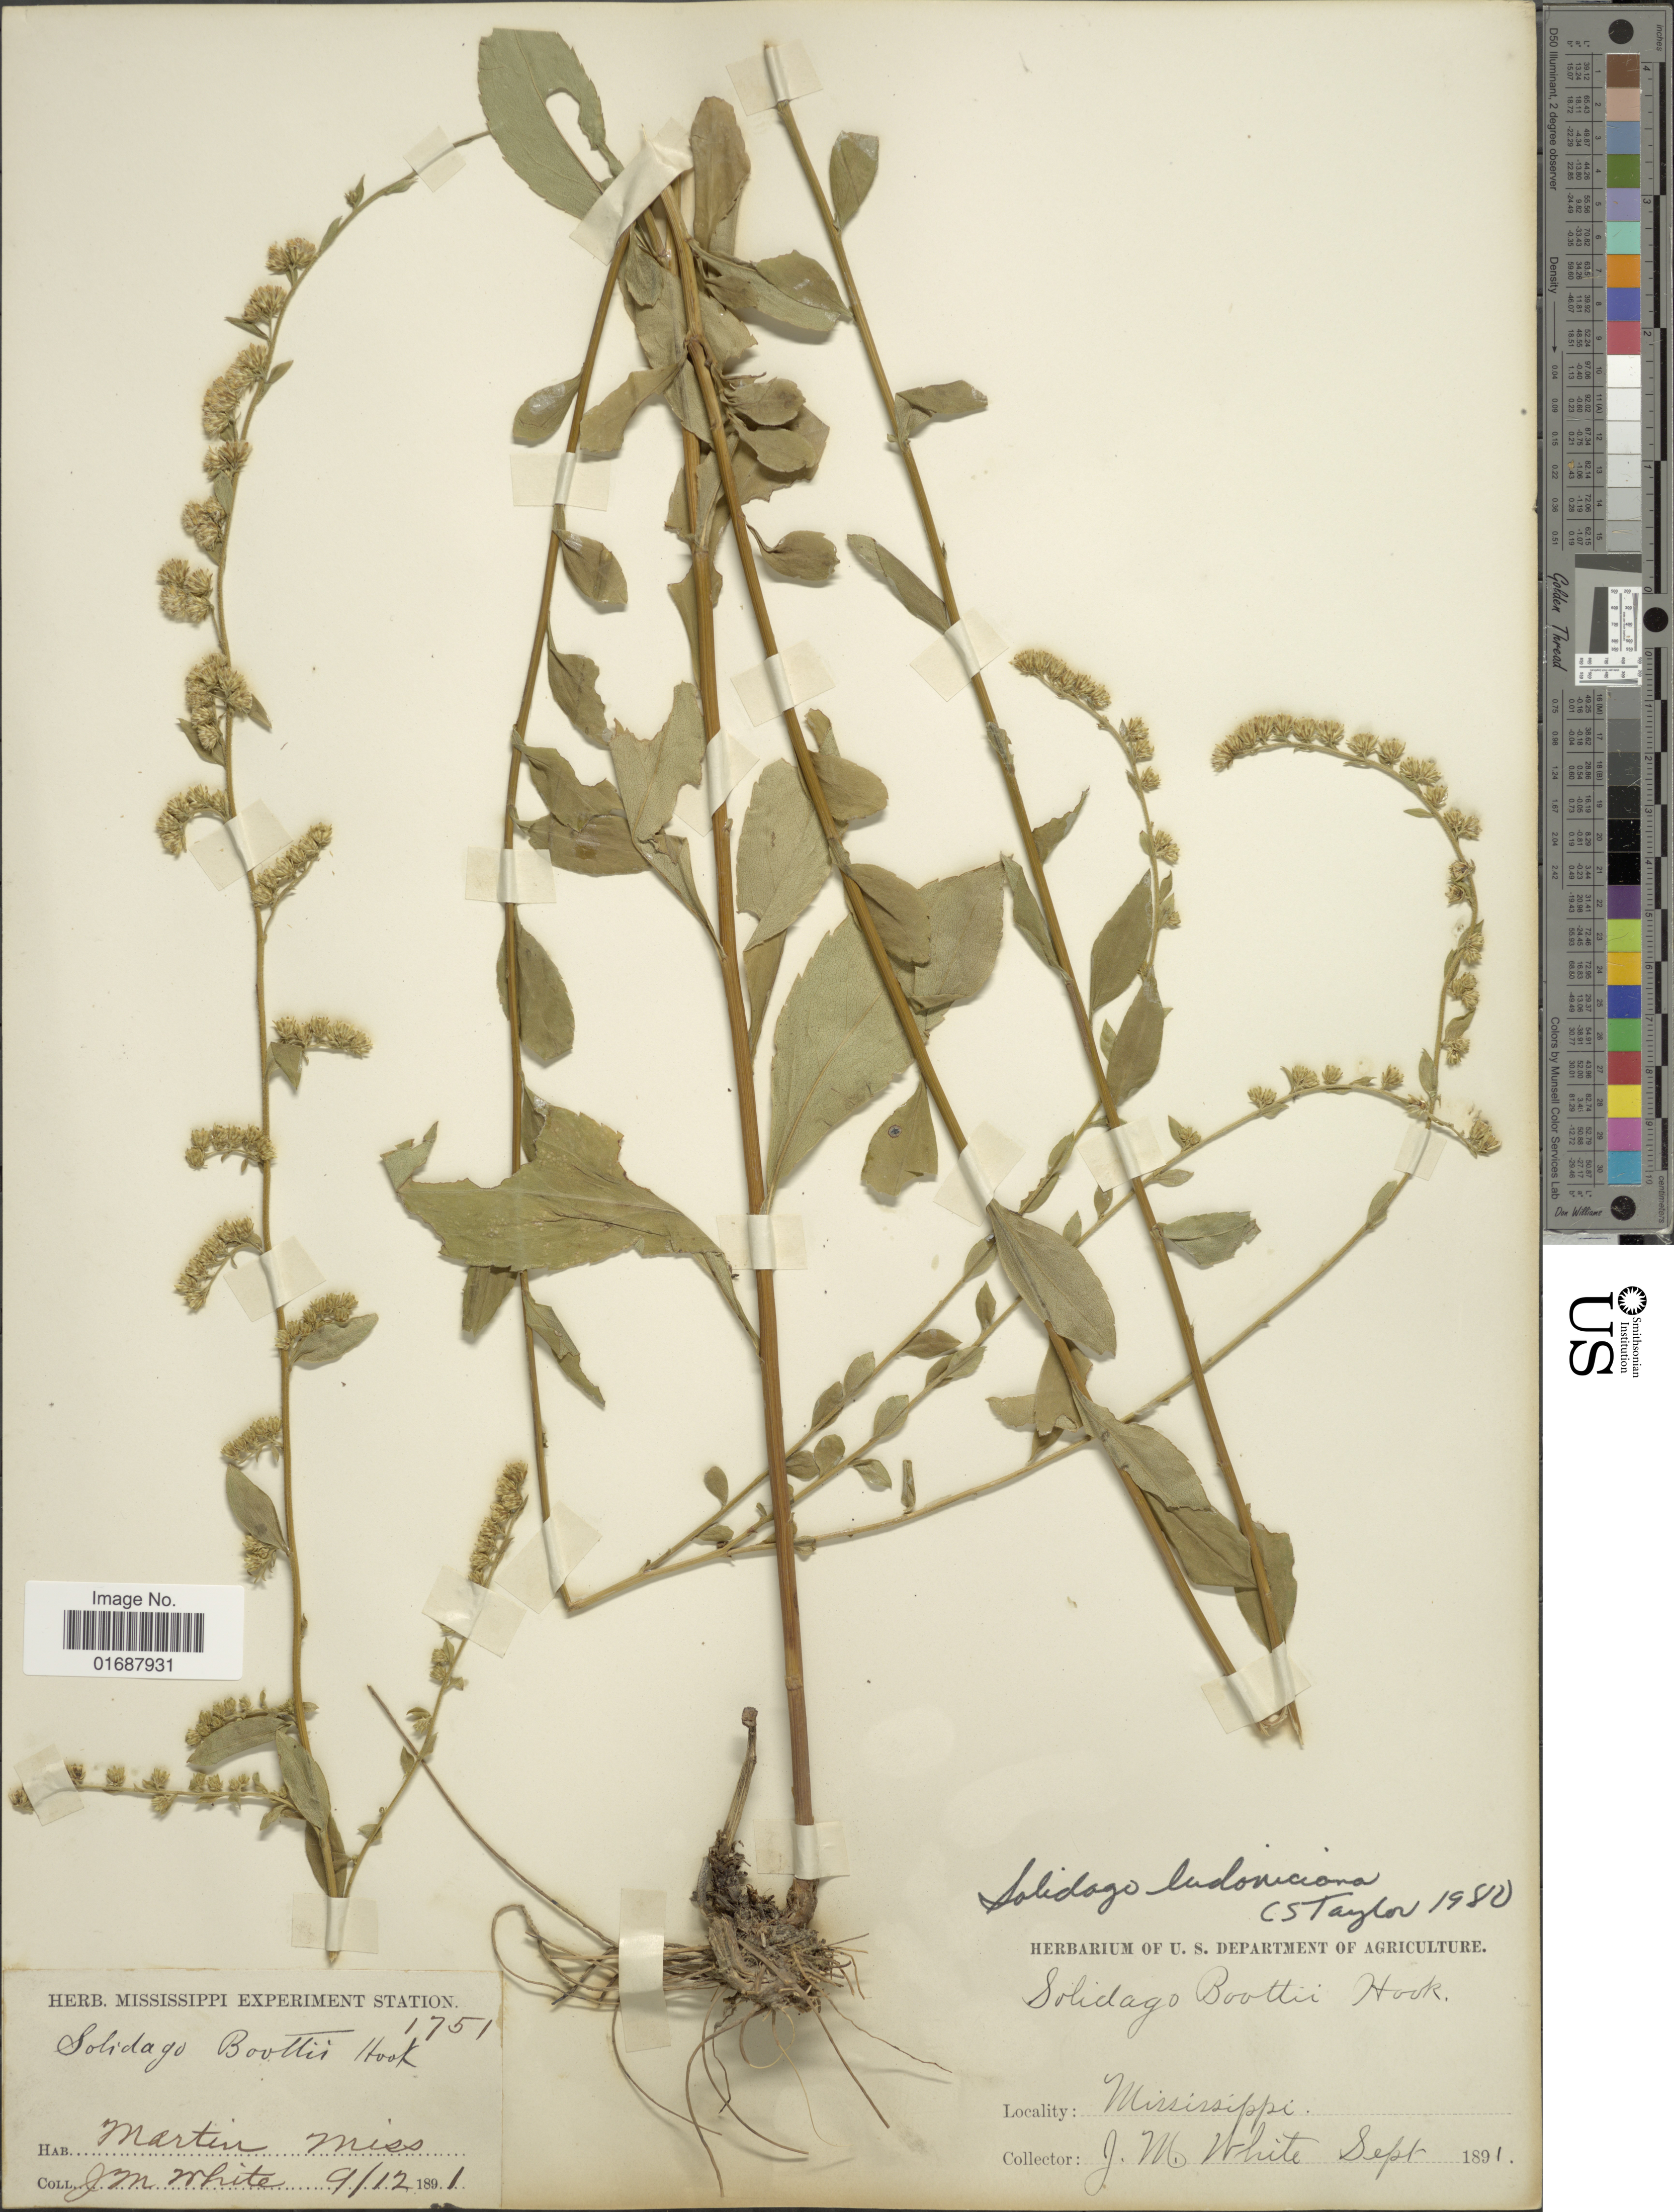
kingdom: Plantae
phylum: Tracheophyta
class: Magnoliopsida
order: Asterales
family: Asteraceae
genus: Solidago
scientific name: Solidago ludoviciana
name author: (A. Gray) Small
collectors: J. White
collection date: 1891-12-09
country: United States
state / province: Mississippi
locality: Martin Miss.